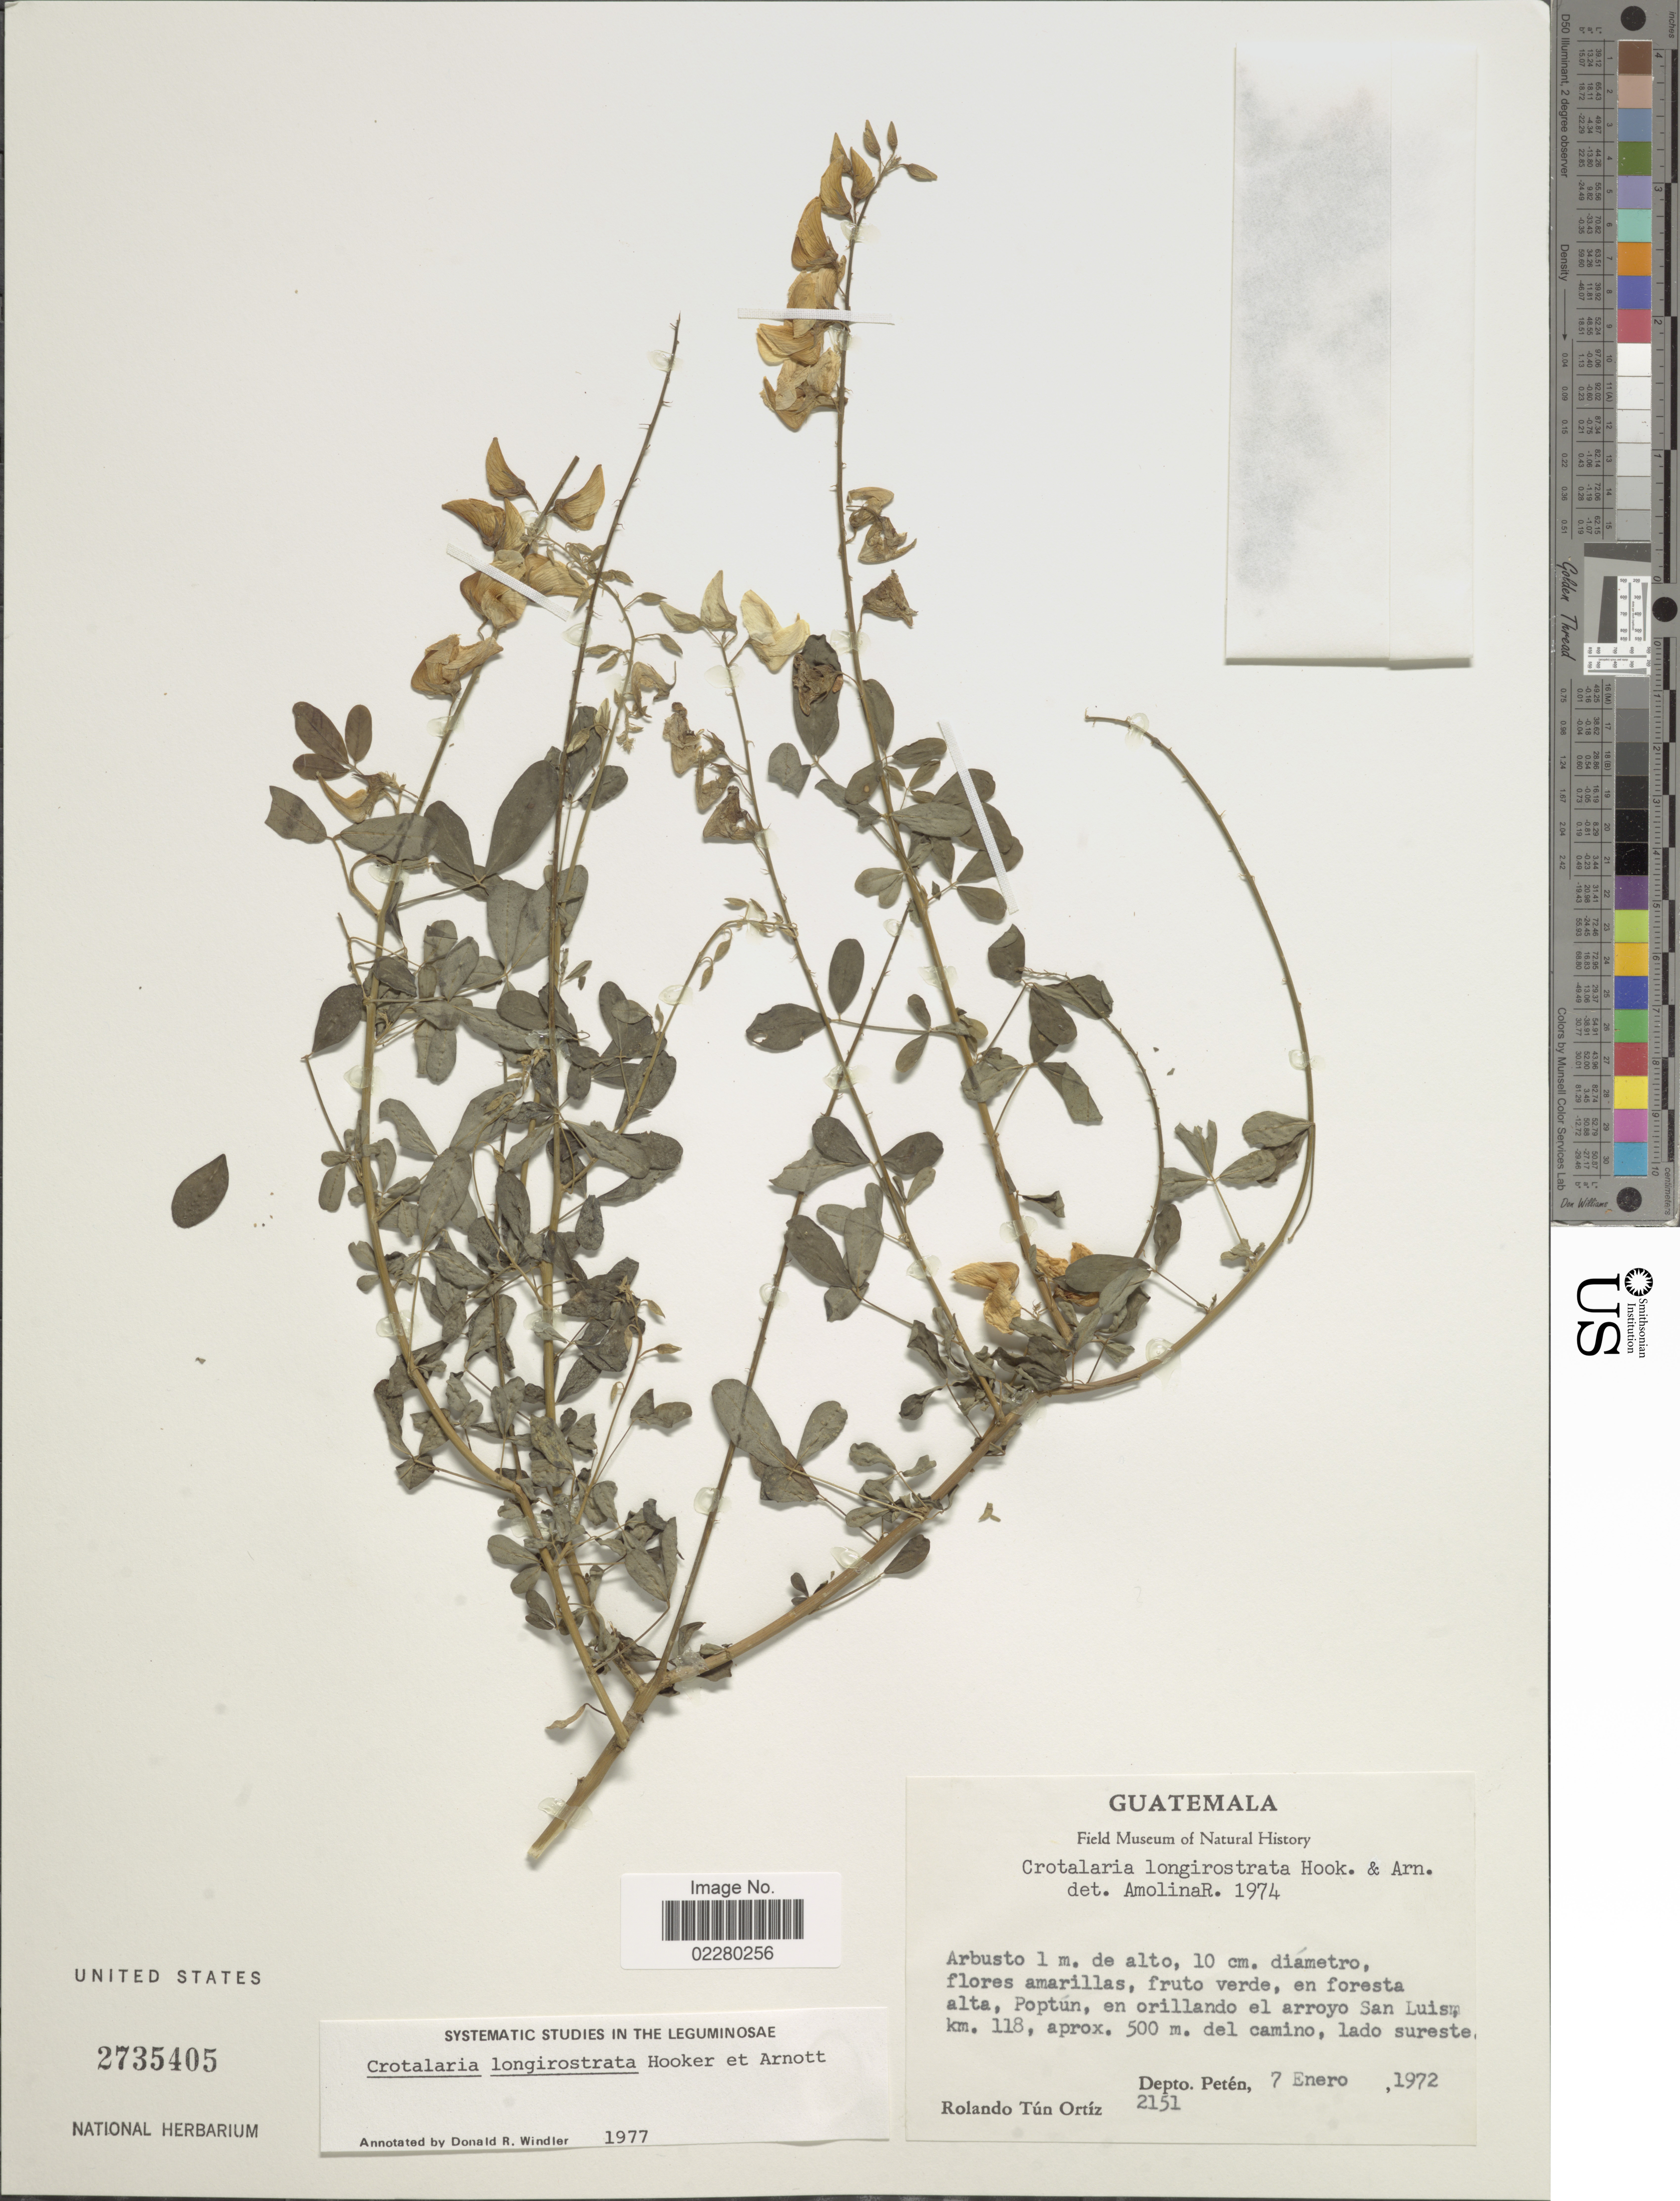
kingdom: Plantae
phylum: Tracheophyta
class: Magnoliopsida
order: Fabales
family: Fabaceae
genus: Crotalaria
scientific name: Crotalaria longirostrata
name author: Hook. & Arn.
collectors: R. Tún Ortíz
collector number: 2151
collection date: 1972-01-07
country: Guatemala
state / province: El Petén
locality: Poptún, en orillando el arroyo San Luis, km. 118, aprox. 500 m. del camino, lado sureste. Depto. Petén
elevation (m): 500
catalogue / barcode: US 2735405